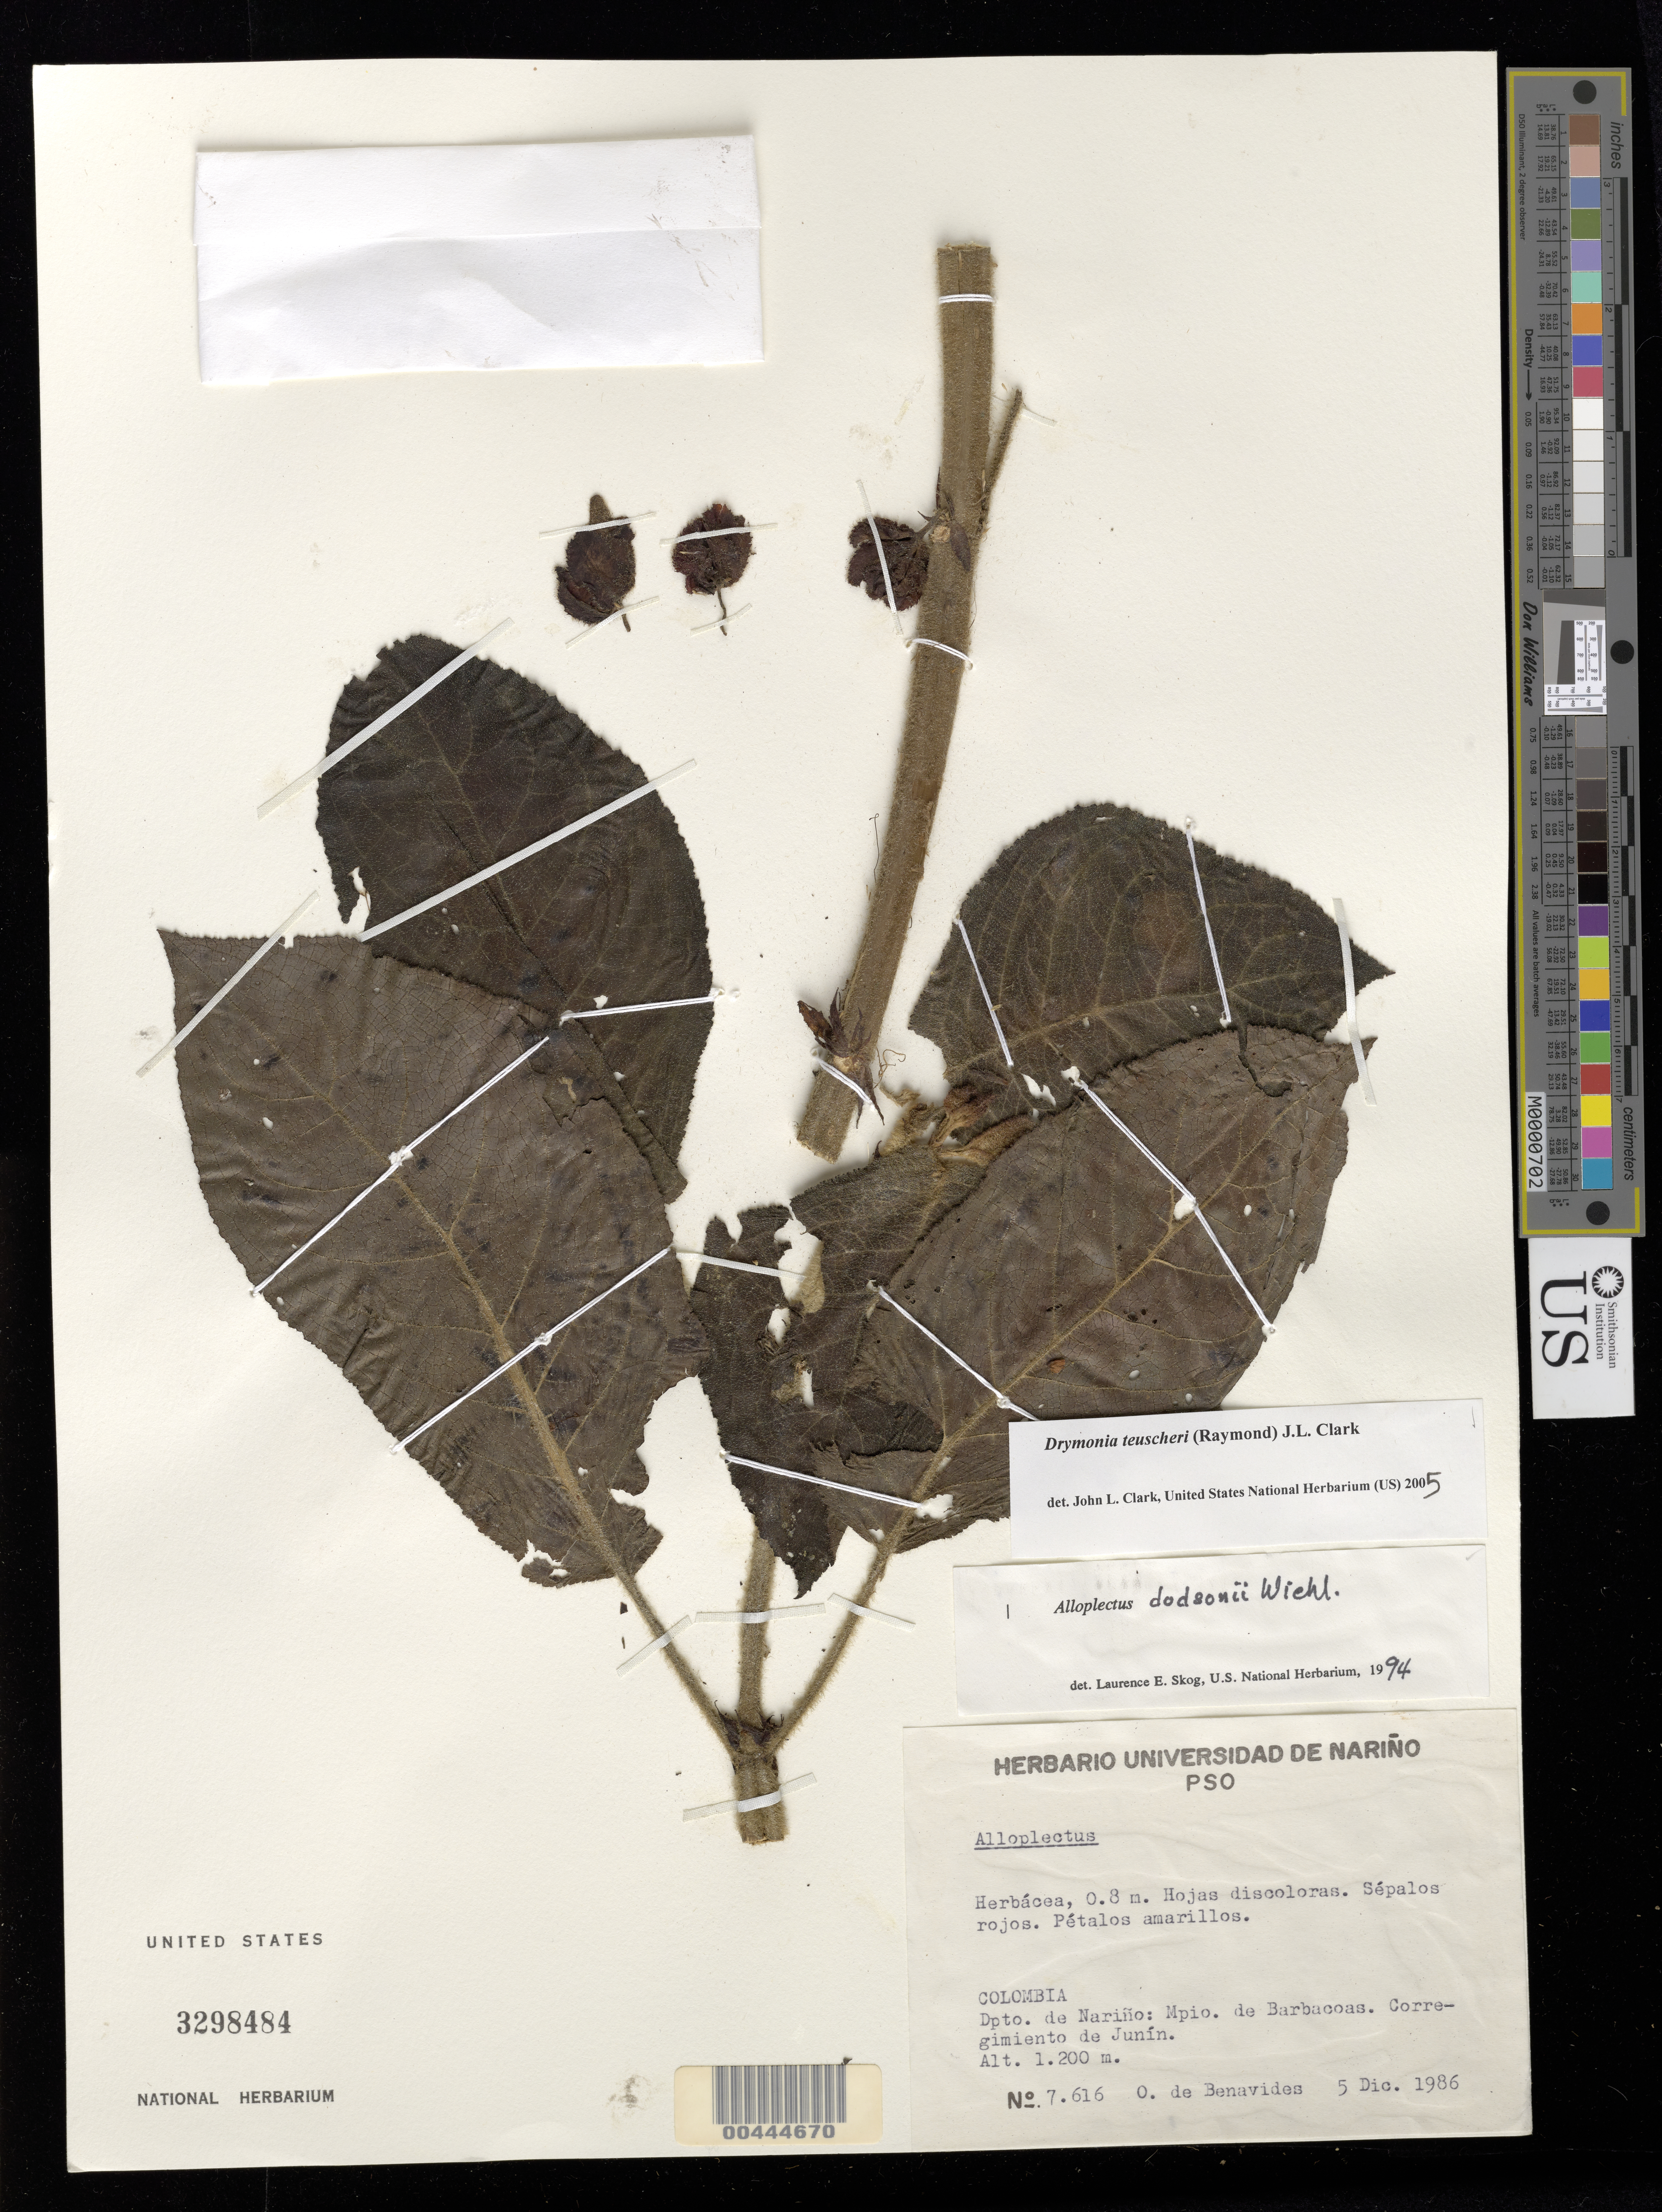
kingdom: Plantae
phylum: Tracheophyta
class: Magnoliopsida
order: Lamiales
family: Gesneriaceae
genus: Drymonia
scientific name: Drymonia teuscheri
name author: (Raymond) J.L. Clark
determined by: Clark, J. L., (SEL), The Marie Selby Botanical Garden (UNITED STATES)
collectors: Olga S. de Benavides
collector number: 7616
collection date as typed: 05 Dec 1986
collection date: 1986-12-05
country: Colombia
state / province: Nariño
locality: Barbacoas mun., corregimiento de junin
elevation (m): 1200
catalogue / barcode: US 3298484